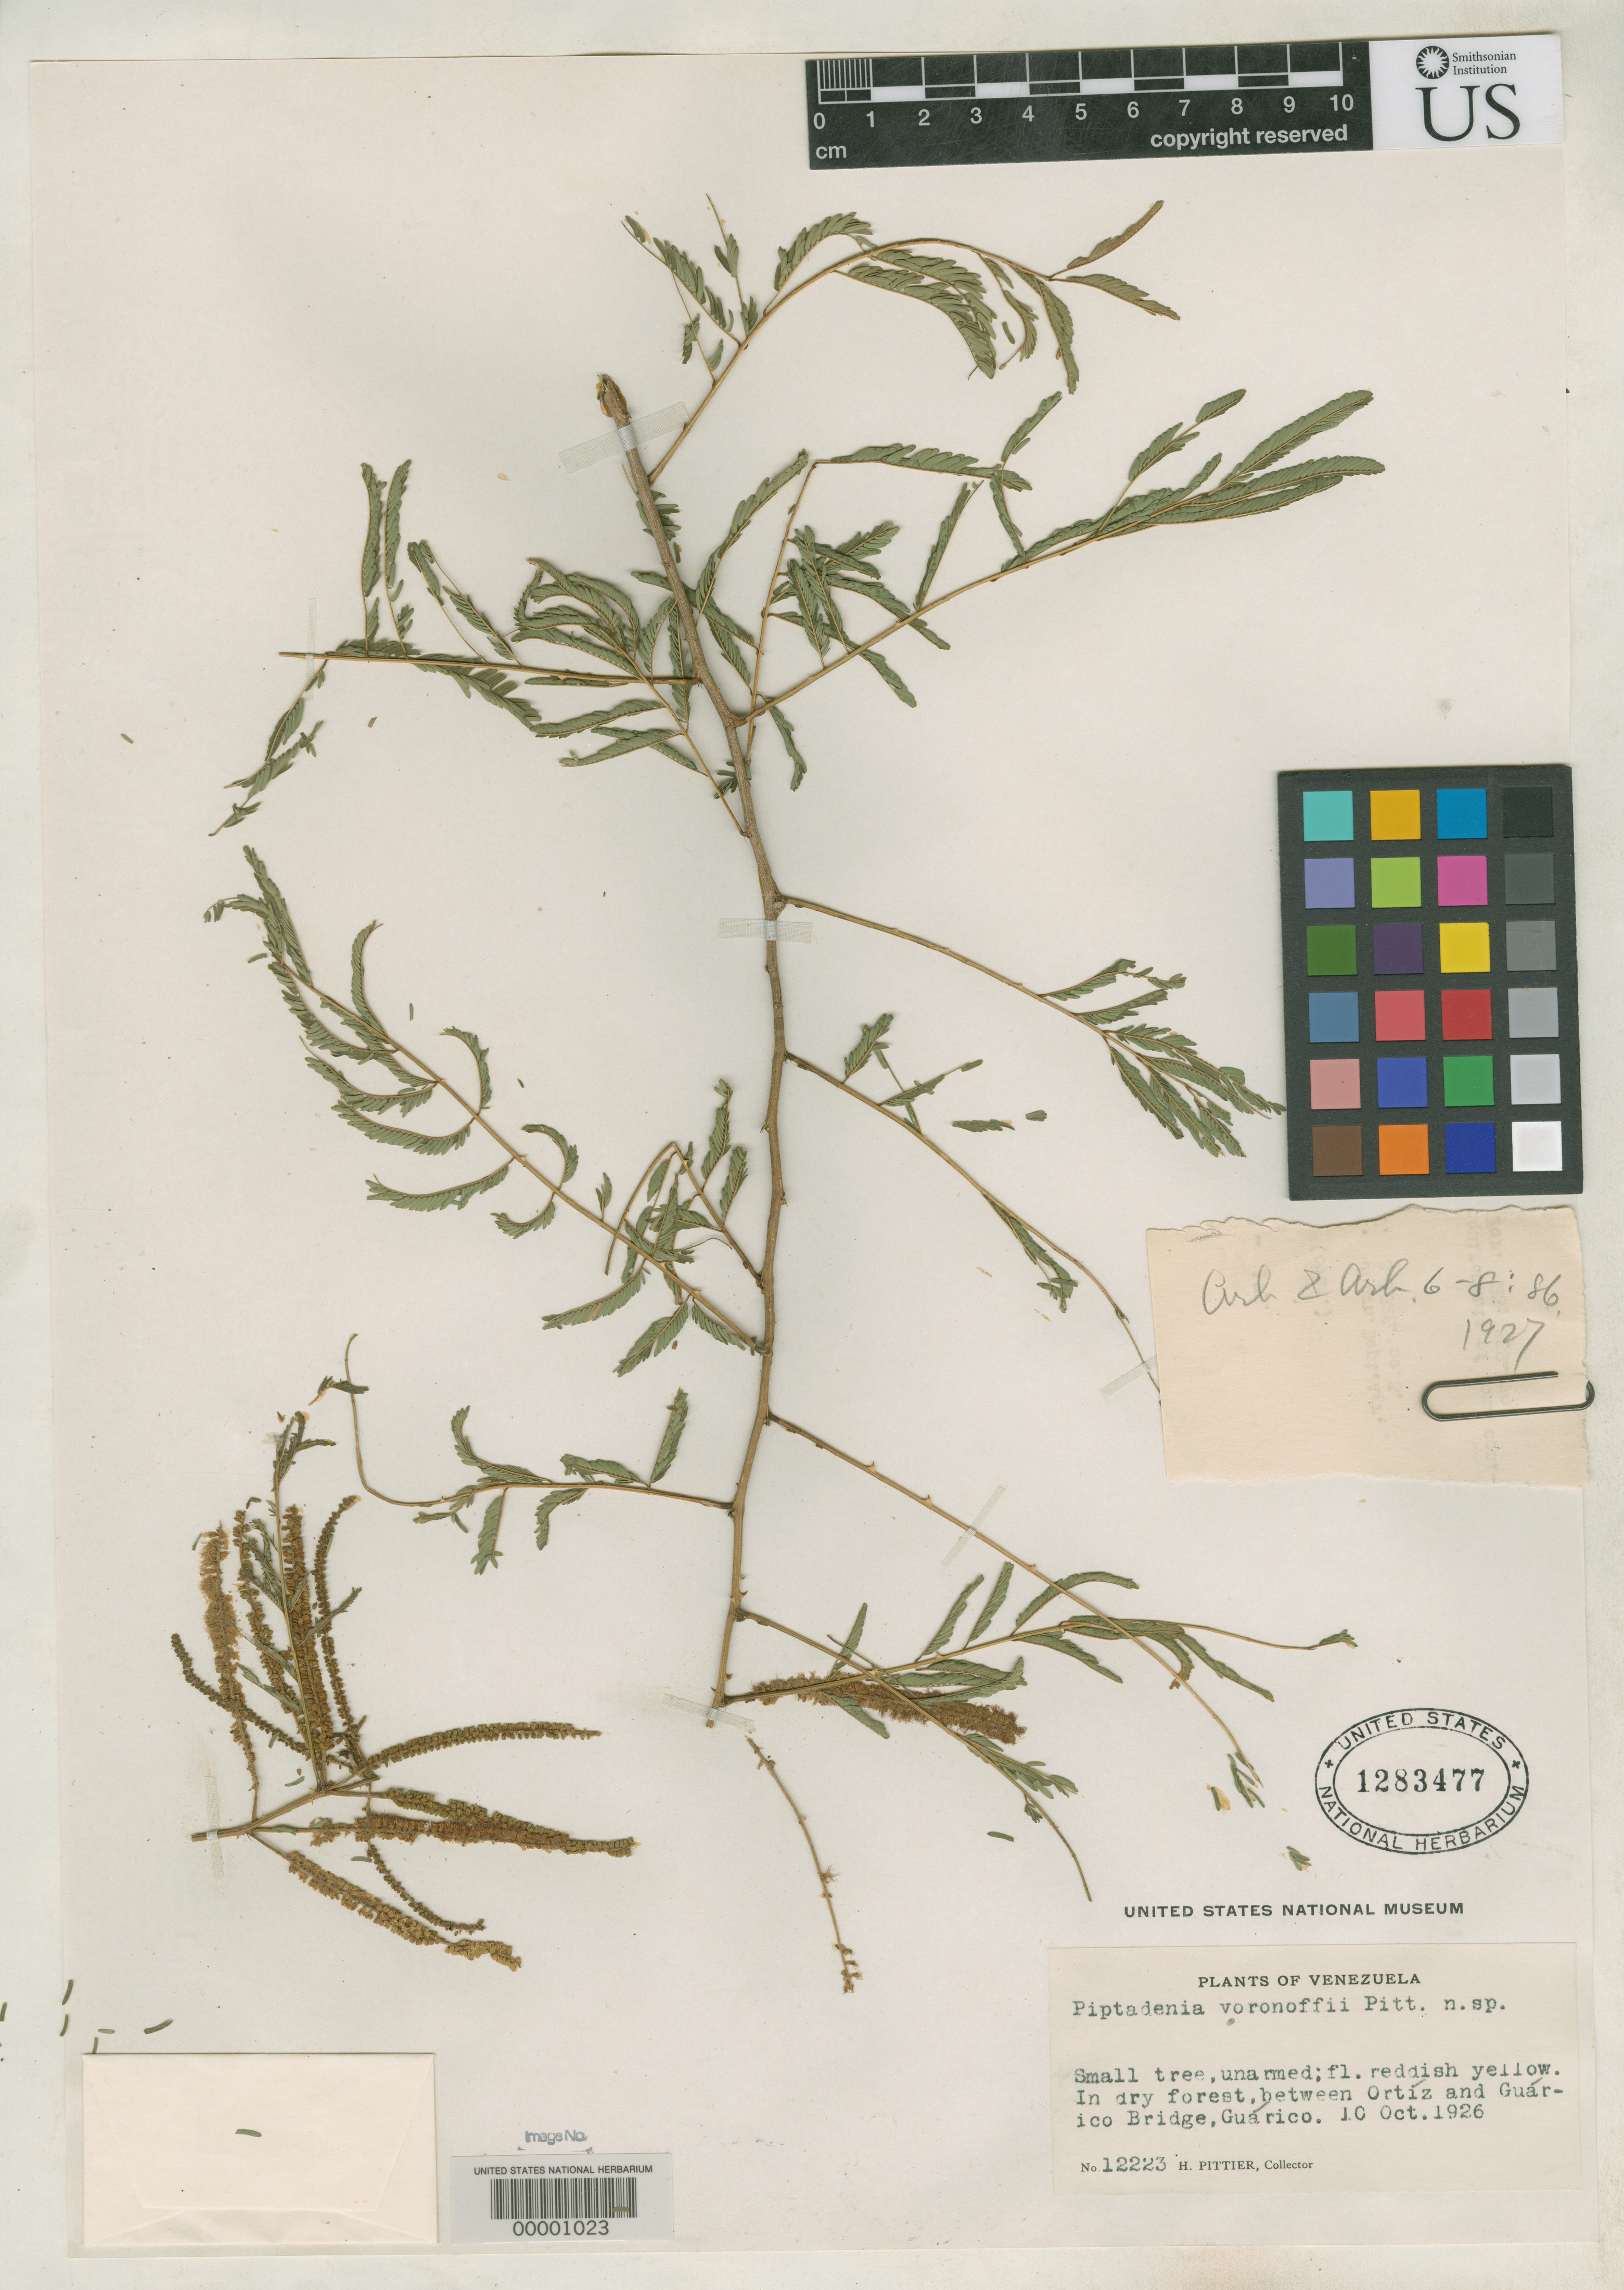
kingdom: Plantae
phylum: Tracheophyta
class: Magnoliopsida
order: Fabales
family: Fabaceae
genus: Piptadenia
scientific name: Piptadenia voronoffii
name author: Pittier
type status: Isotype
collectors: H. F. Pittier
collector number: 12223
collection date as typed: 10 Oct 1926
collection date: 1926-10-10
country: Venezuela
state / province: Guárico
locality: Between Ortiz and Guarico bridge.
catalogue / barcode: US 1283477